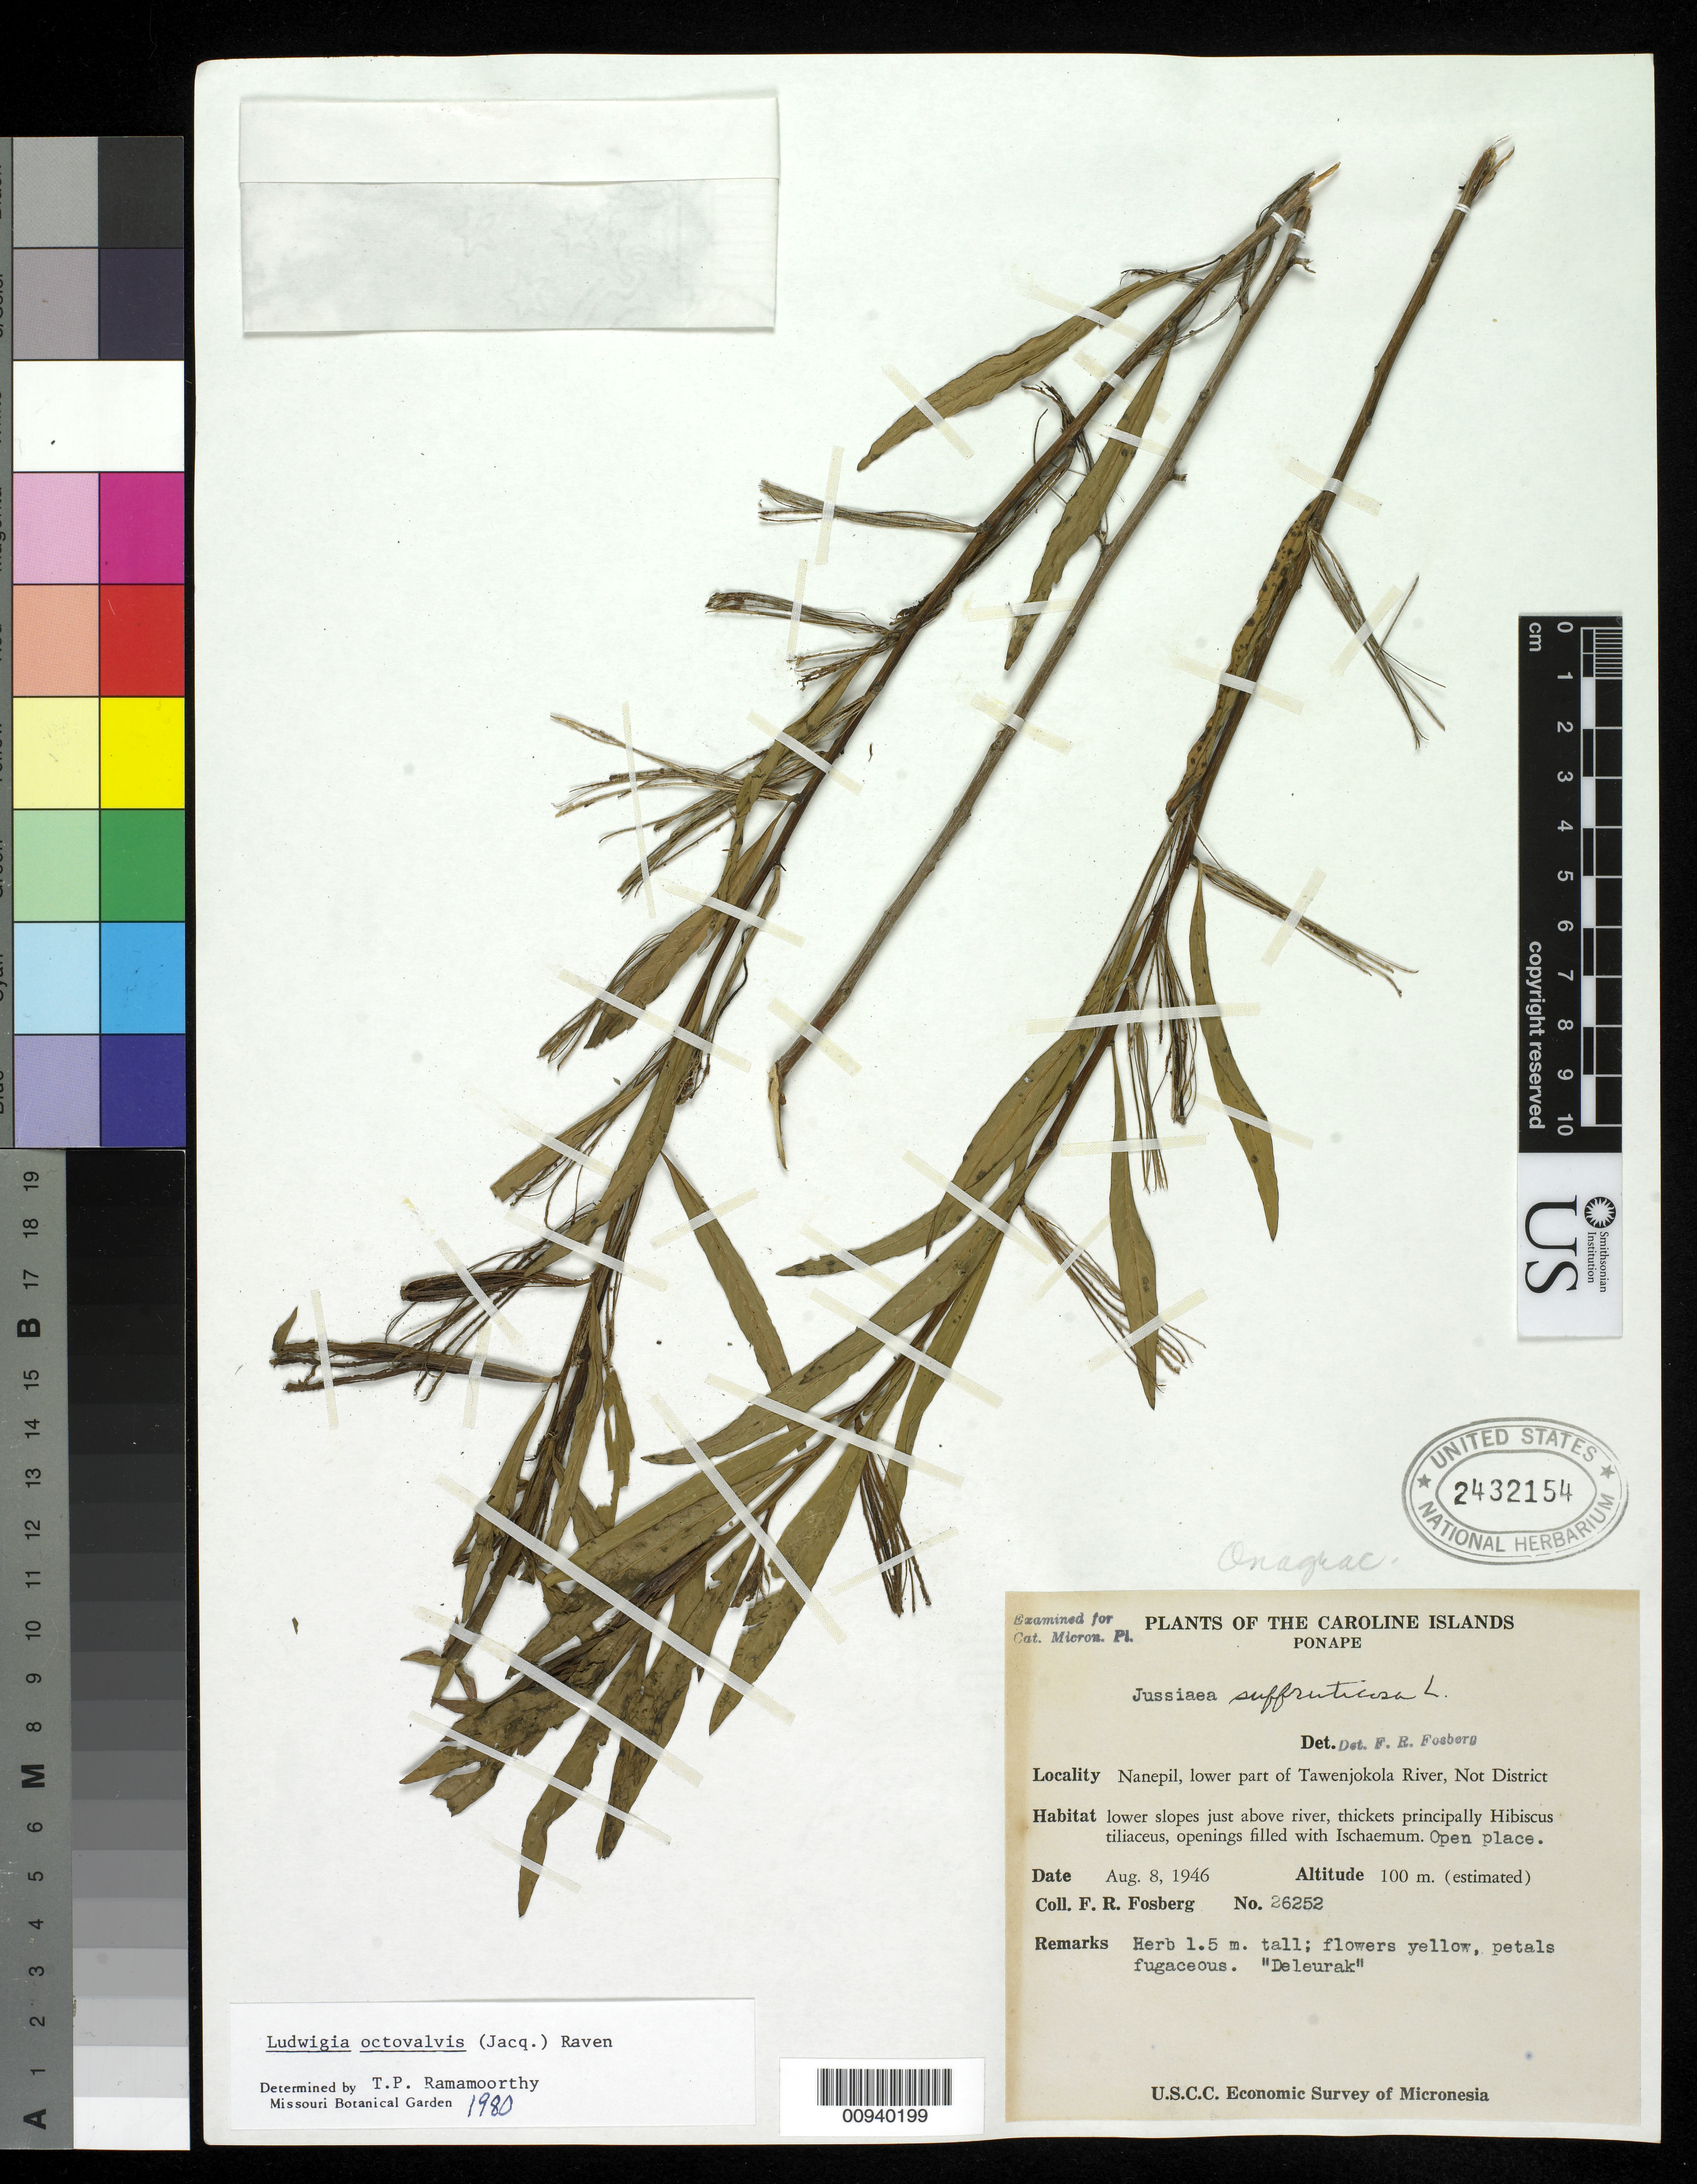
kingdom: Plantae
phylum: Tracheophyta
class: Magnoliopsida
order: Myrtales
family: Onagraceae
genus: Ludwigia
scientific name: Ludwigia octovalvis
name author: (Jacq.) P.H. Raven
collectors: F. R. Fosberg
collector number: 26252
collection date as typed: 08 Aug 1946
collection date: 1946-08-08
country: Micronesia, Federated States of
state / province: Pohnpei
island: Pohnpei [Ponape]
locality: Nanepil, lower part of Tawenjokola River, Not District.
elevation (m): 100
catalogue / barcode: US 2432154